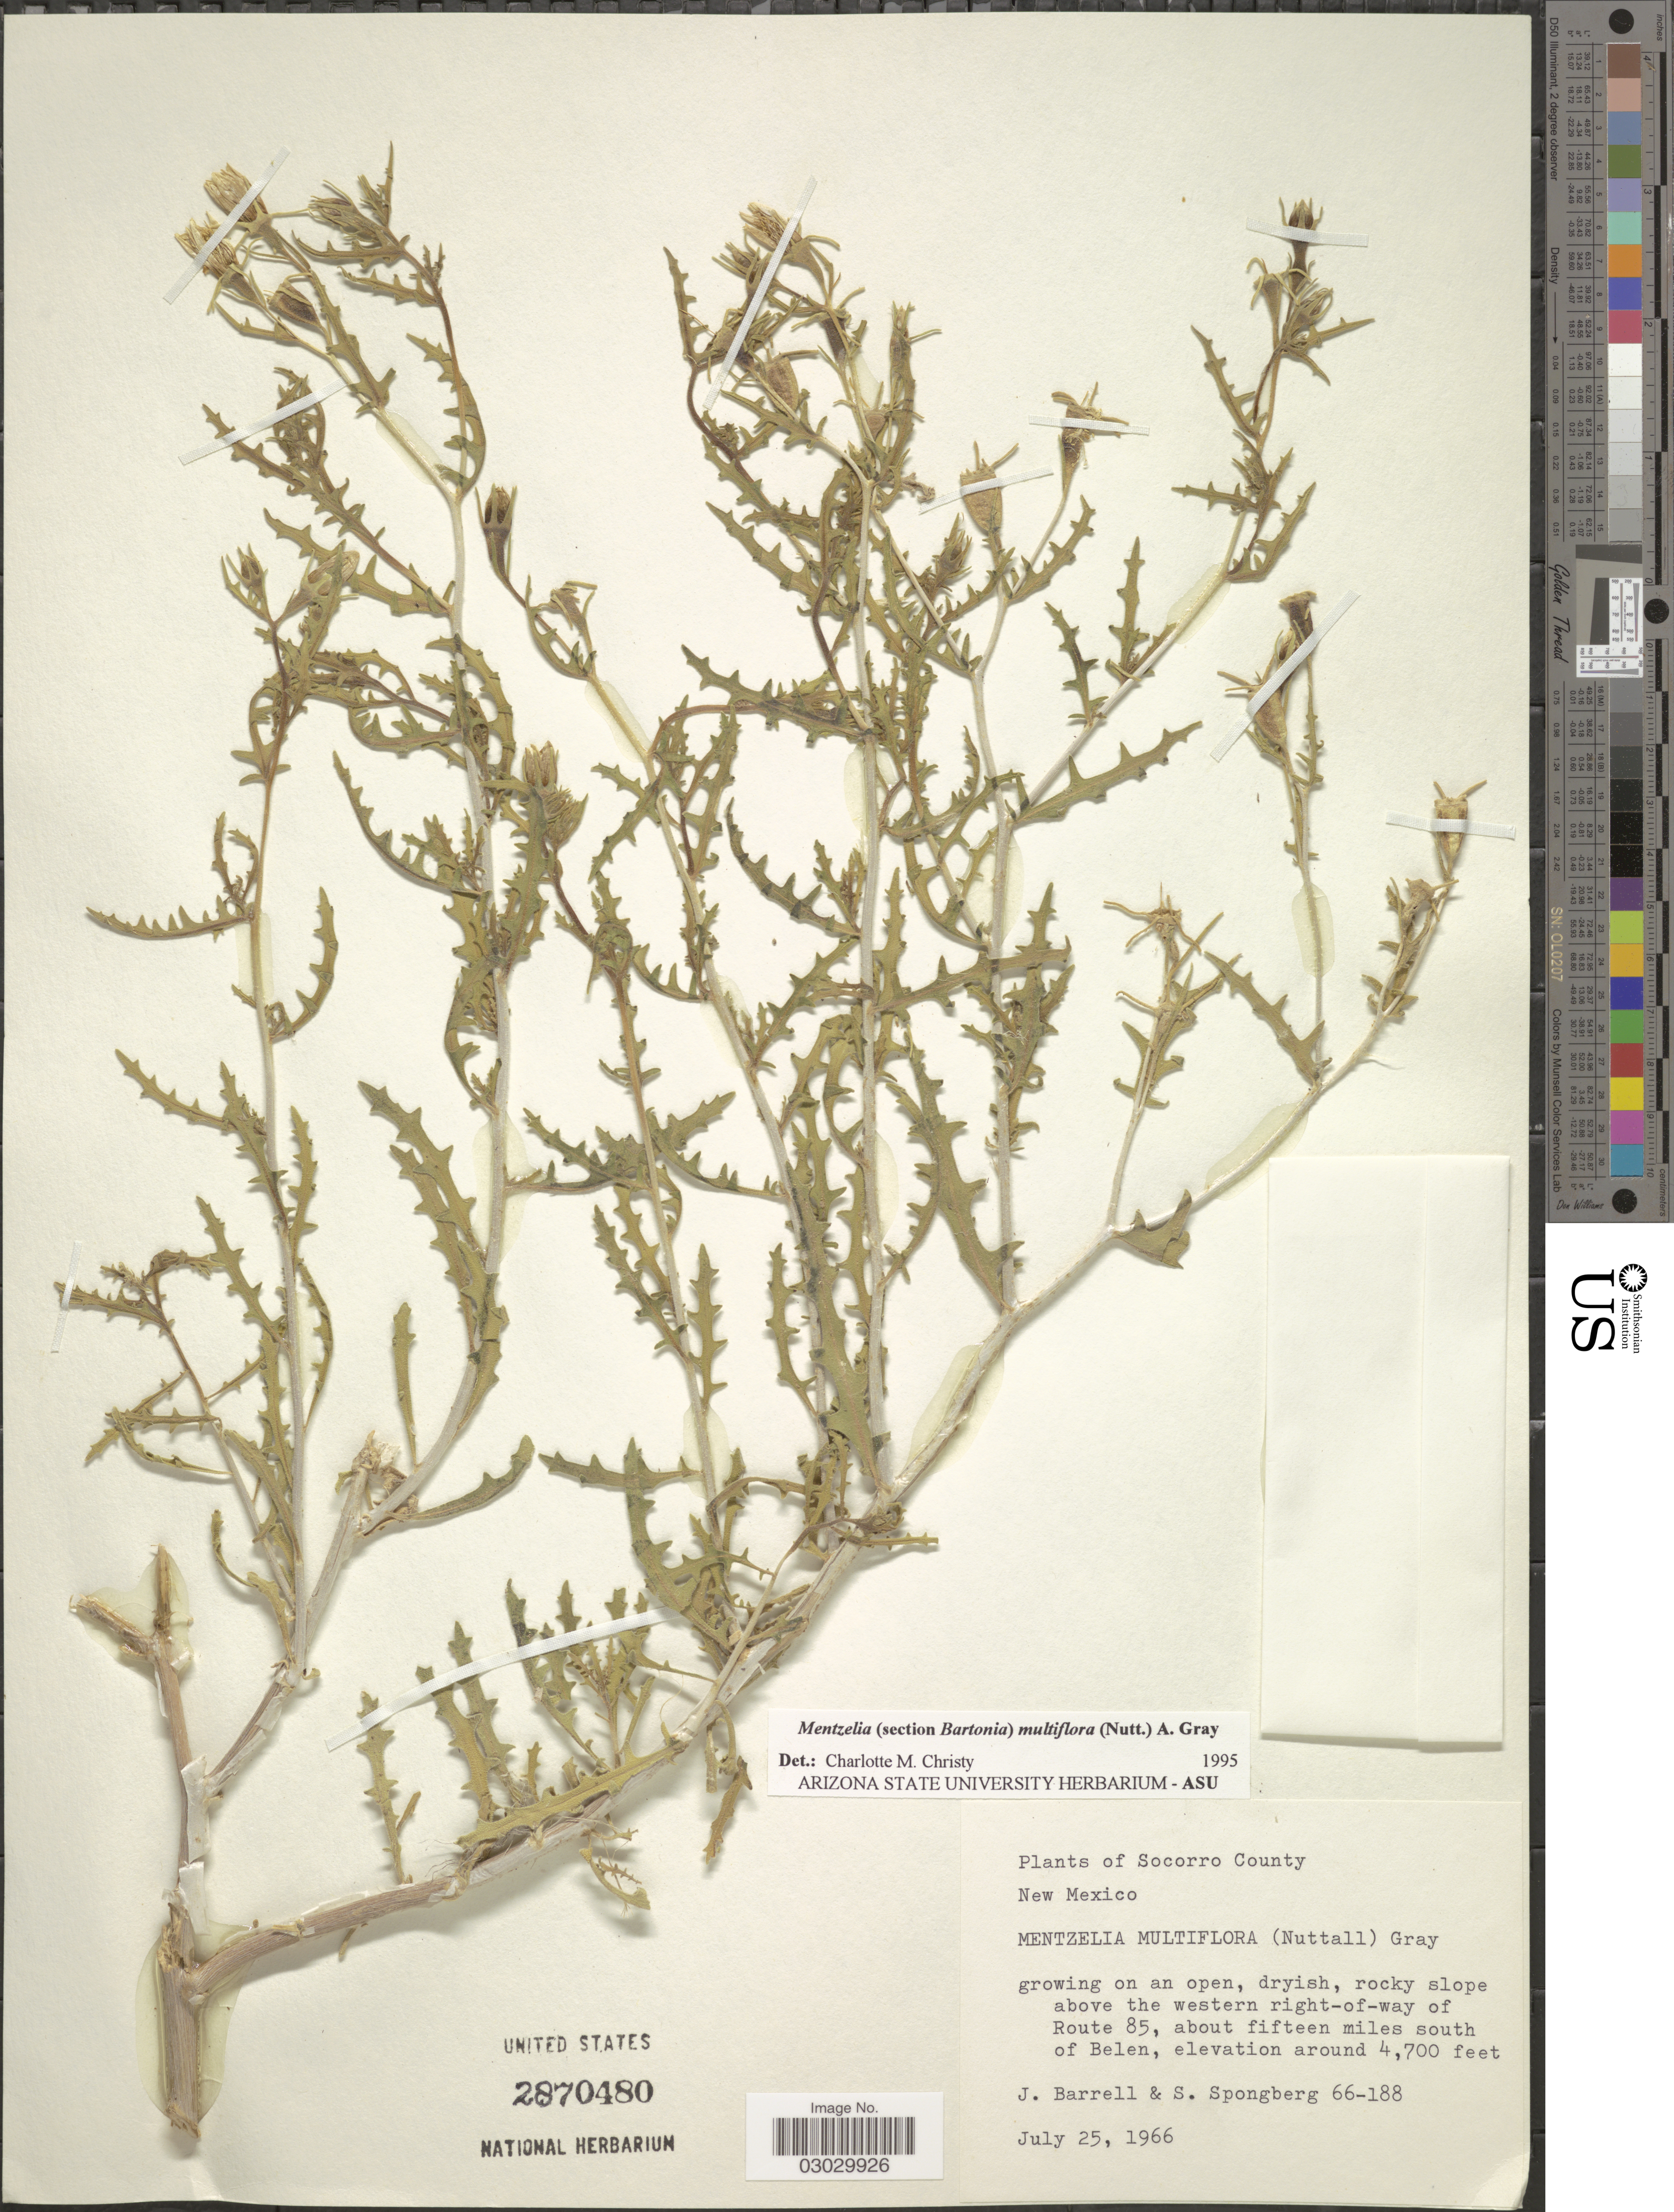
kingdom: Plantae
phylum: Tracheophyta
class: Magnoliopsida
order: Cornales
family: Loasaceae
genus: Mentzelia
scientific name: Mentzelia multiflora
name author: (Nutt.) A. Gray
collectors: J. Barrell & S. A.Spongberg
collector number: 66-188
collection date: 1966-07-25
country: United States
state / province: New Mexico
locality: Socorro County. Rocky slope above the western right-of-way of Route 85, about fifteen miles south of Belen.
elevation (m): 1433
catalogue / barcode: US 2870480